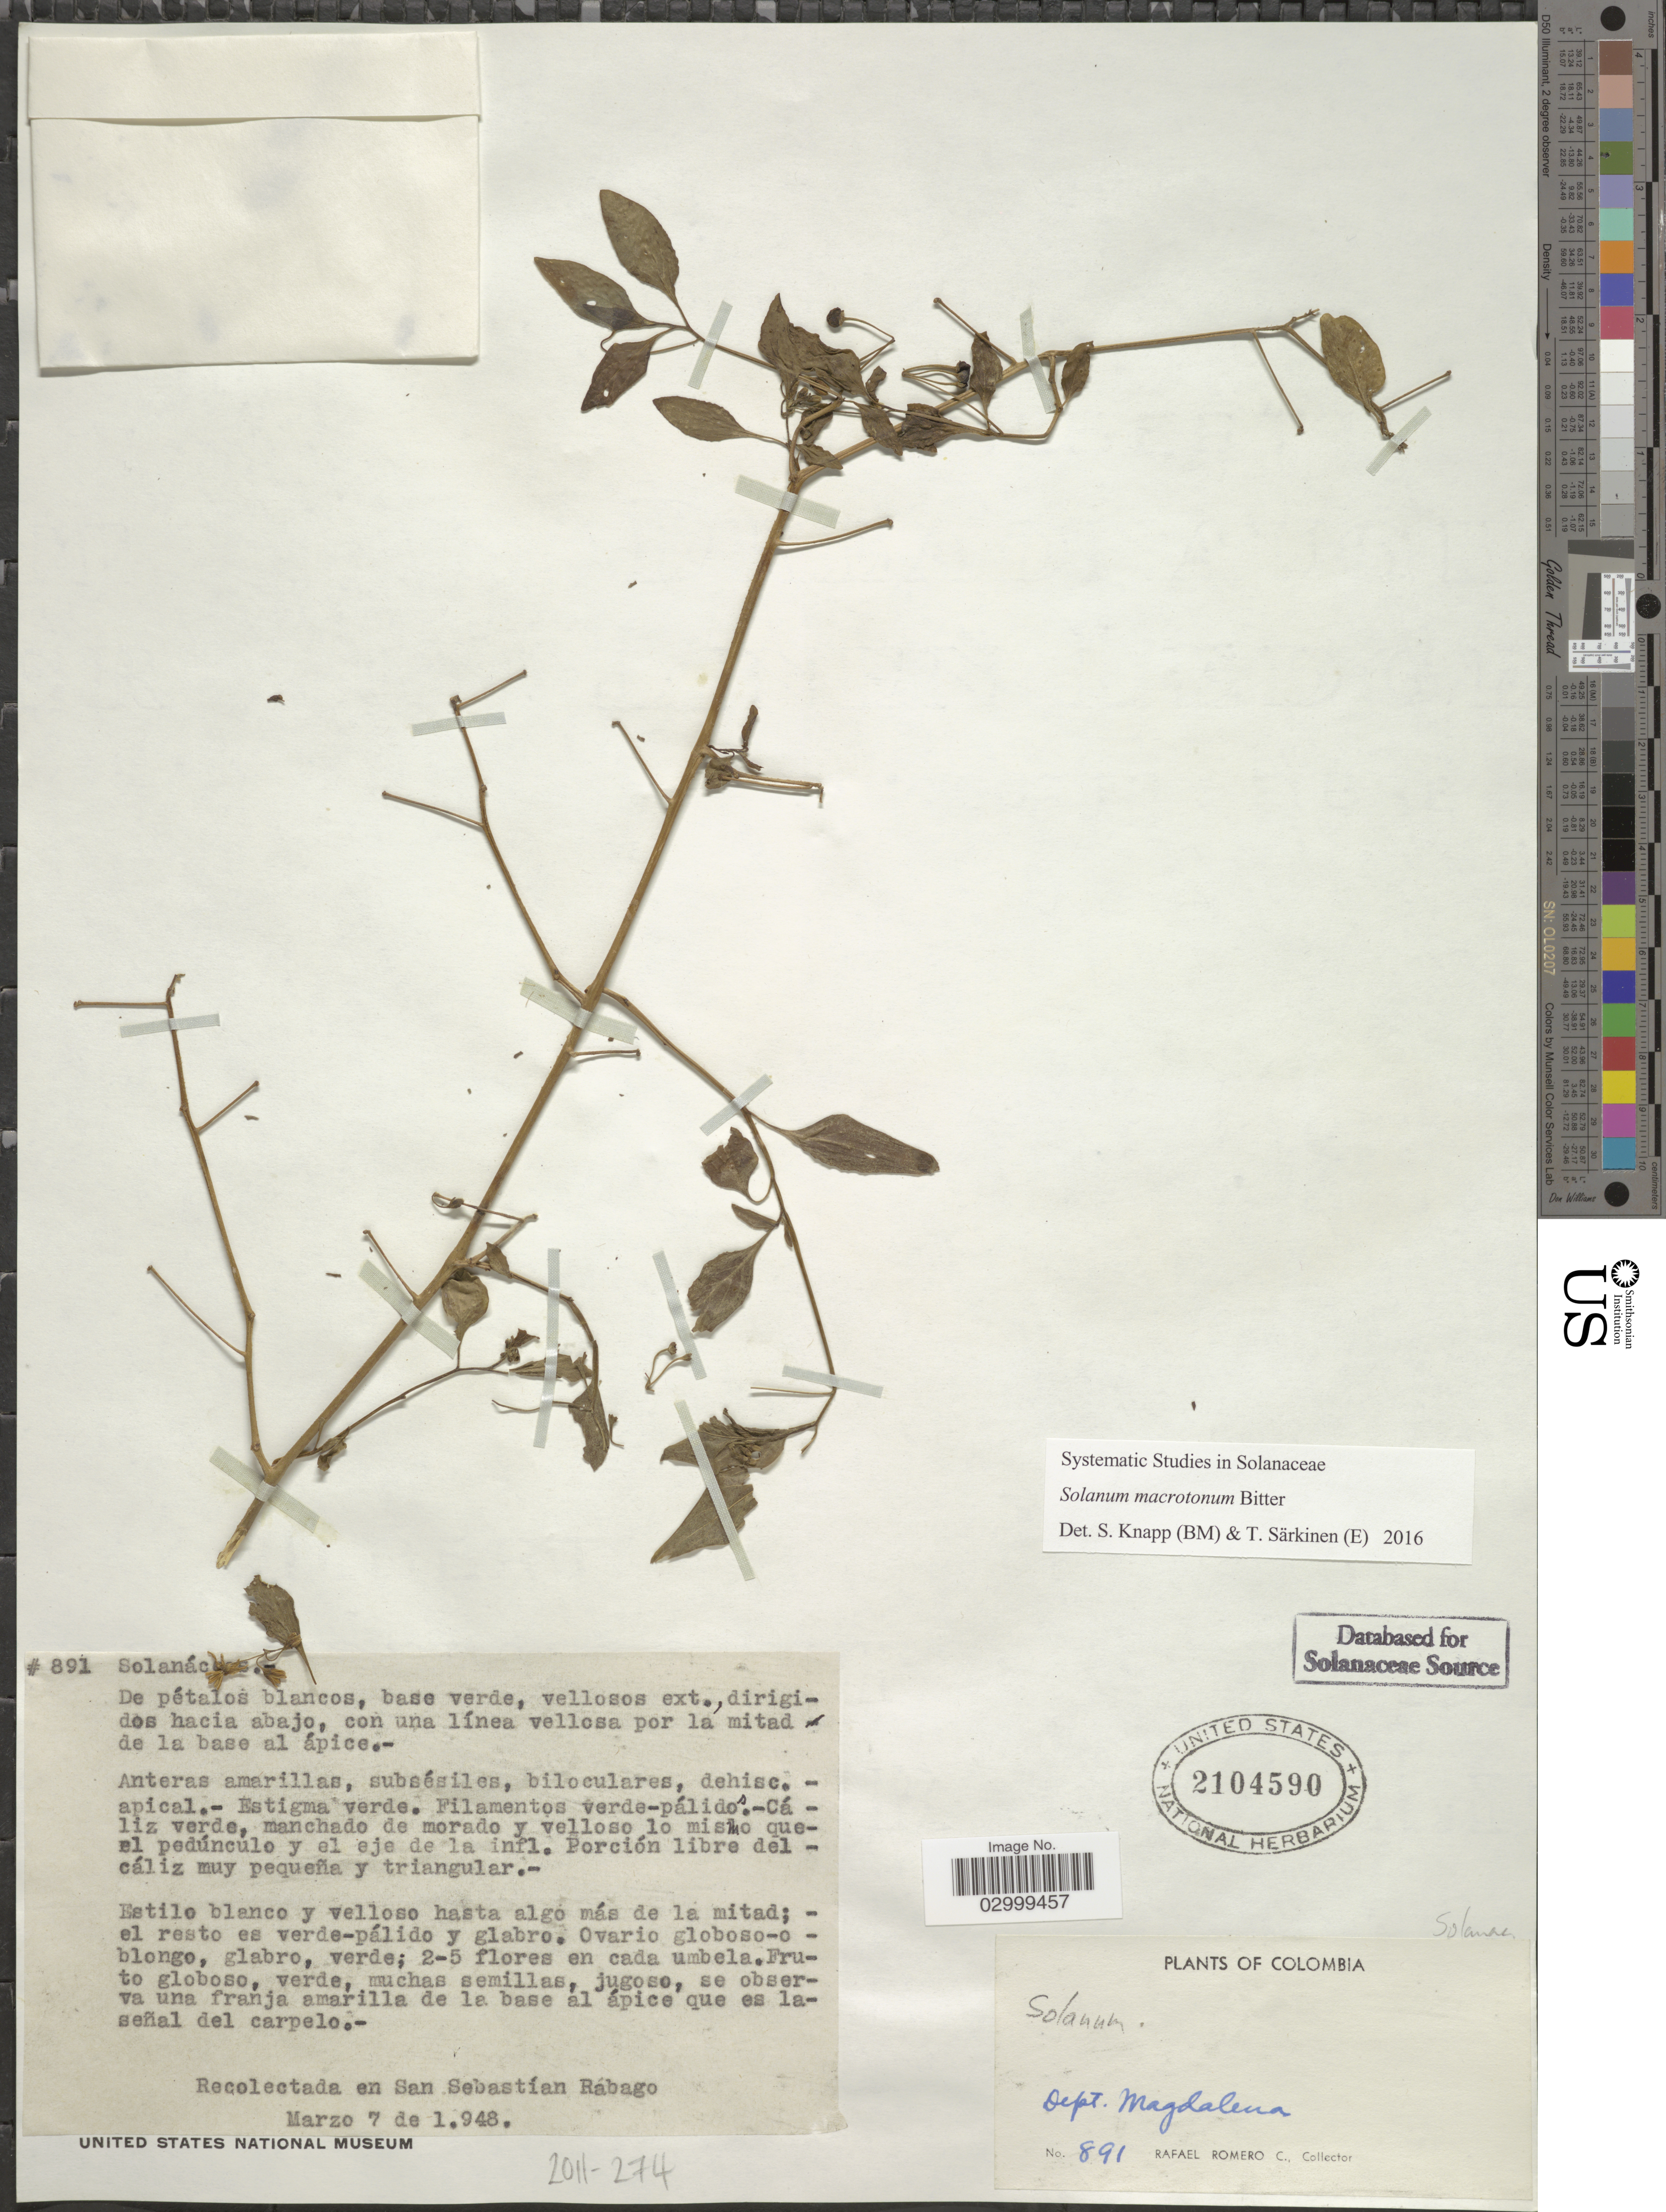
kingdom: Plantae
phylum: Tracheophyta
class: Magnoliopsida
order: Solanales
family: Solanaceae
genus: Solanum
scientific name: Solanum macrotonum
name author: Bitter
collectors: R. Romero Castañeda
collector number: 891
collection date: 1948-03-07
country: Colombia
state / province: Magdalena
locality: En San Sebastían Rabago. Dept. Magdalena.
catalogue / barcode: US 2104590